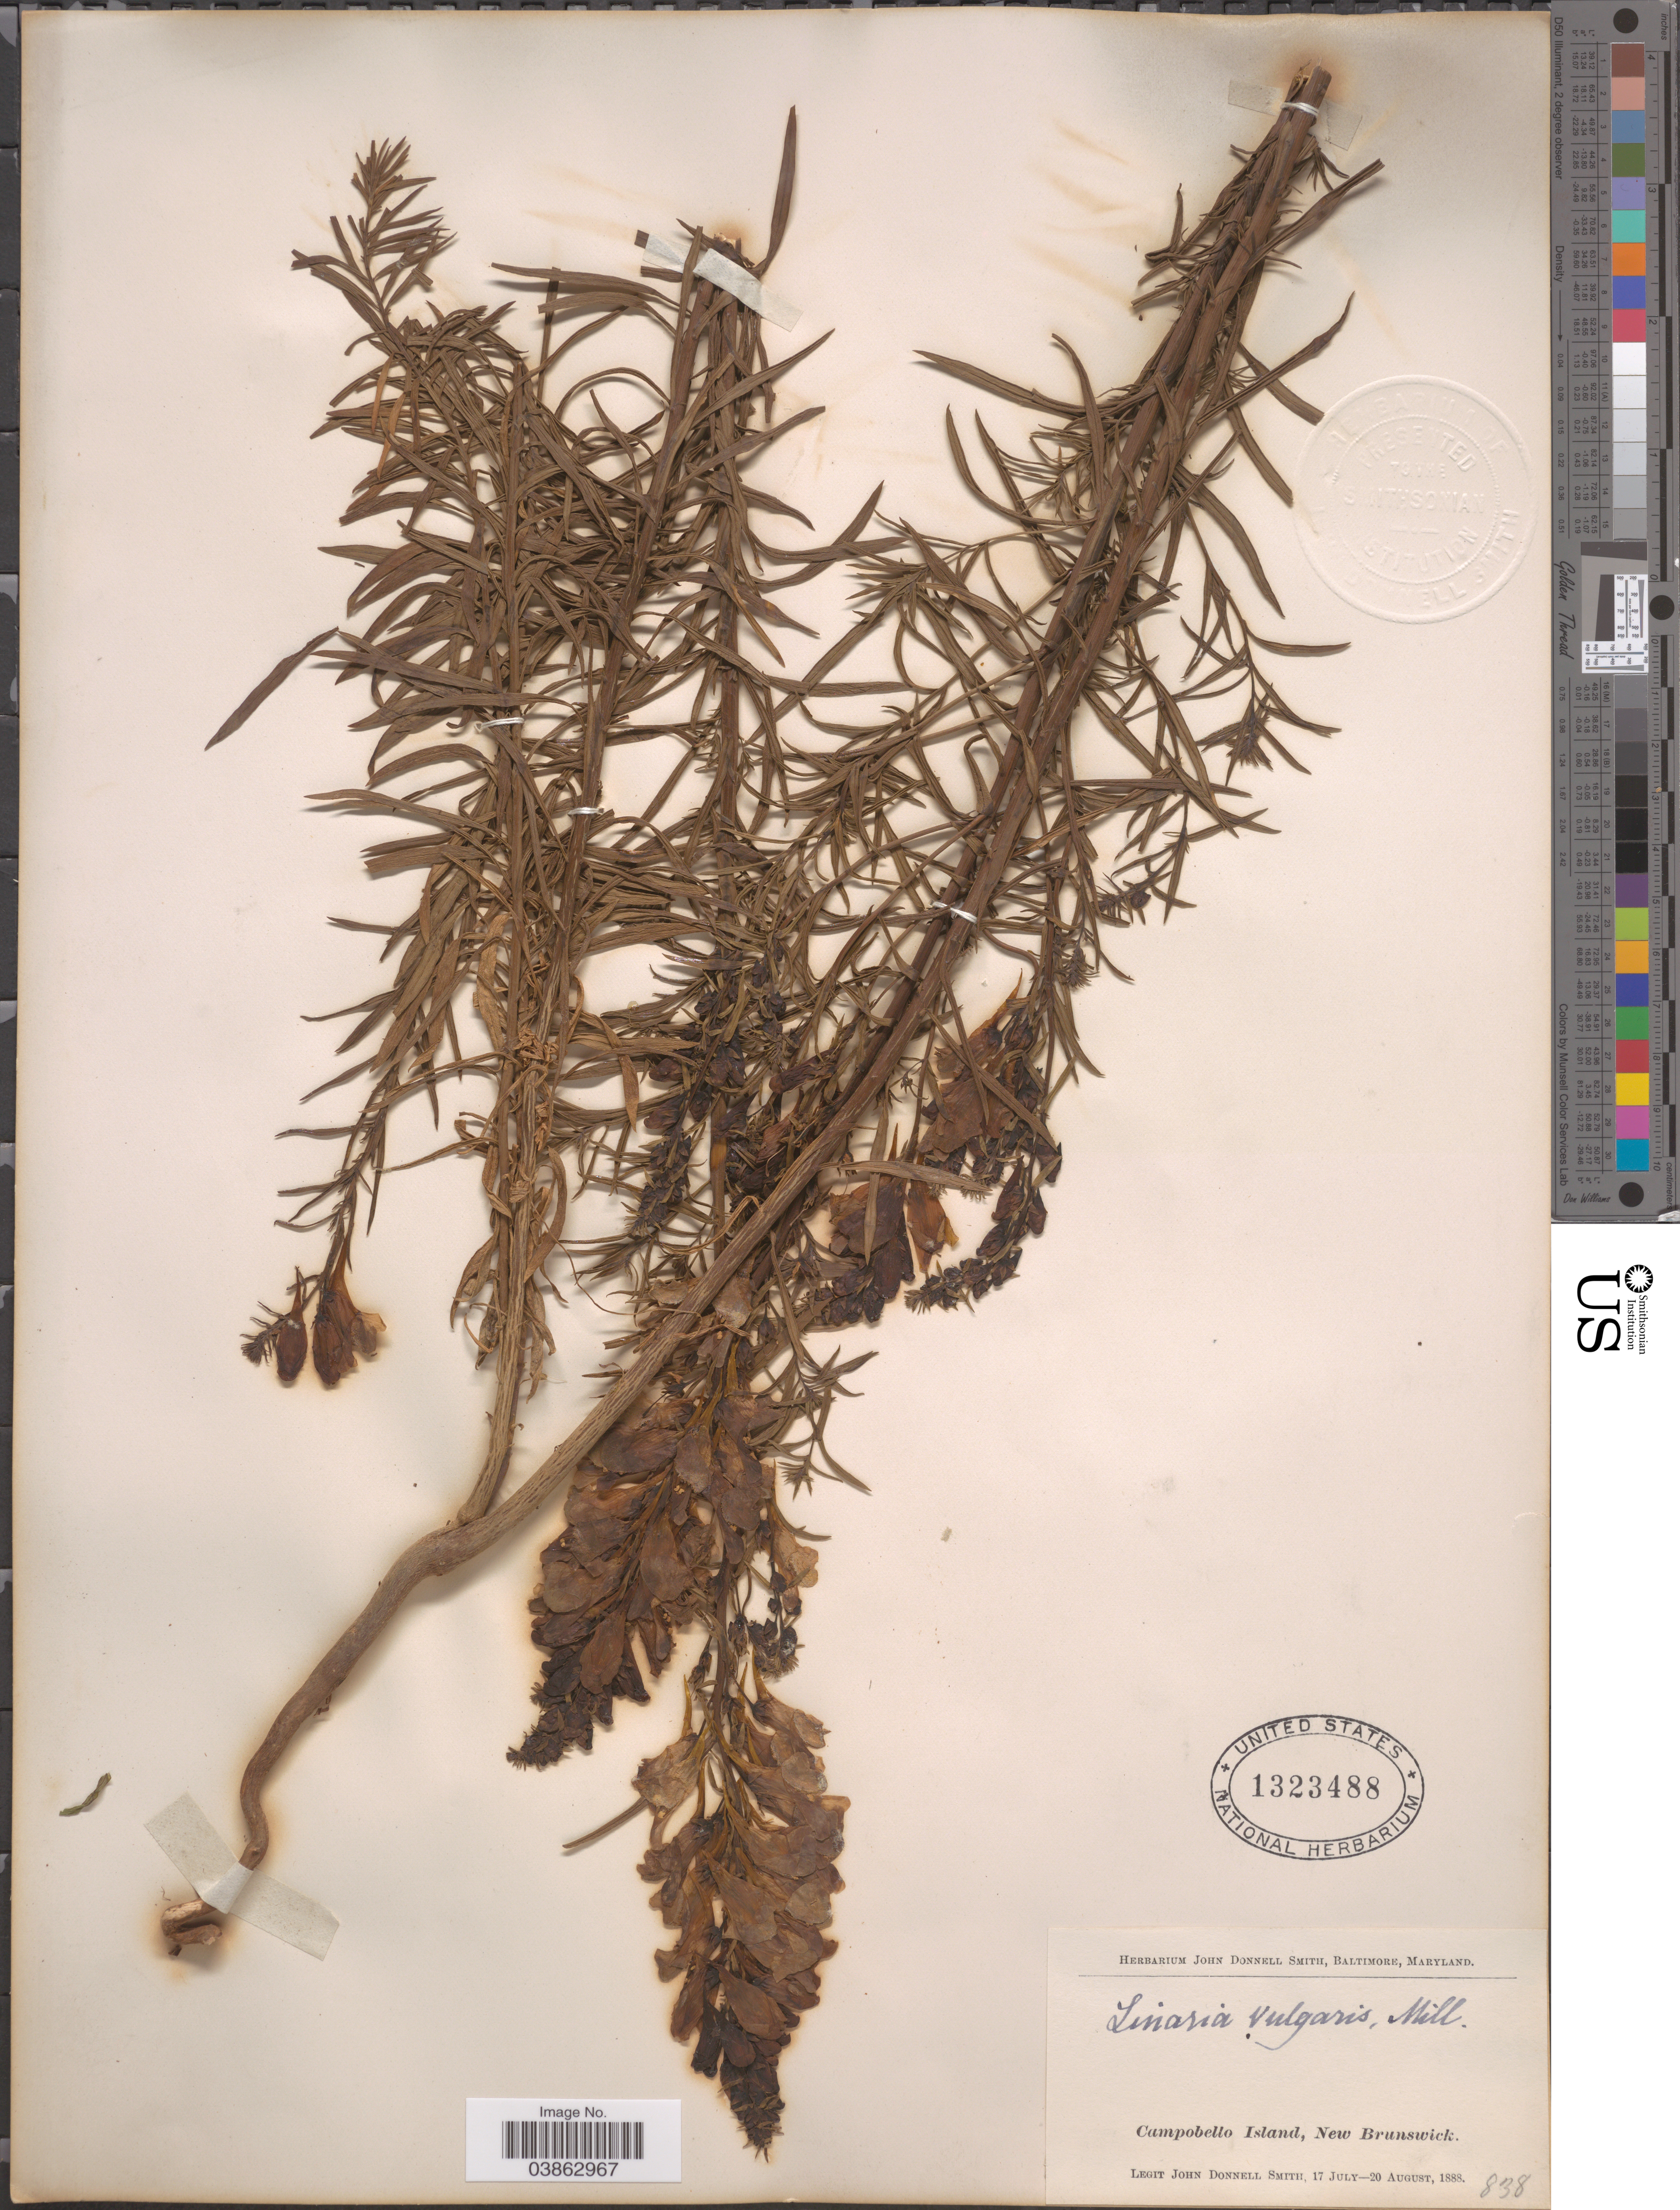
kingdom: Plantae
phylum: Tracheophyta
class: Magnoliopsida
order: Lamiales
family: Plantaginaceae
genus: Linaria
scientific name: Linaria vulgaris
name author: Mill.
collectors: J. Donnell Smith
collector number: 838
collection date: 1888-07-17/1888-08-20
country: Canada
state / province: New Brunswick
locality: Campobello Island.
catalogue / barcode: US 1323488